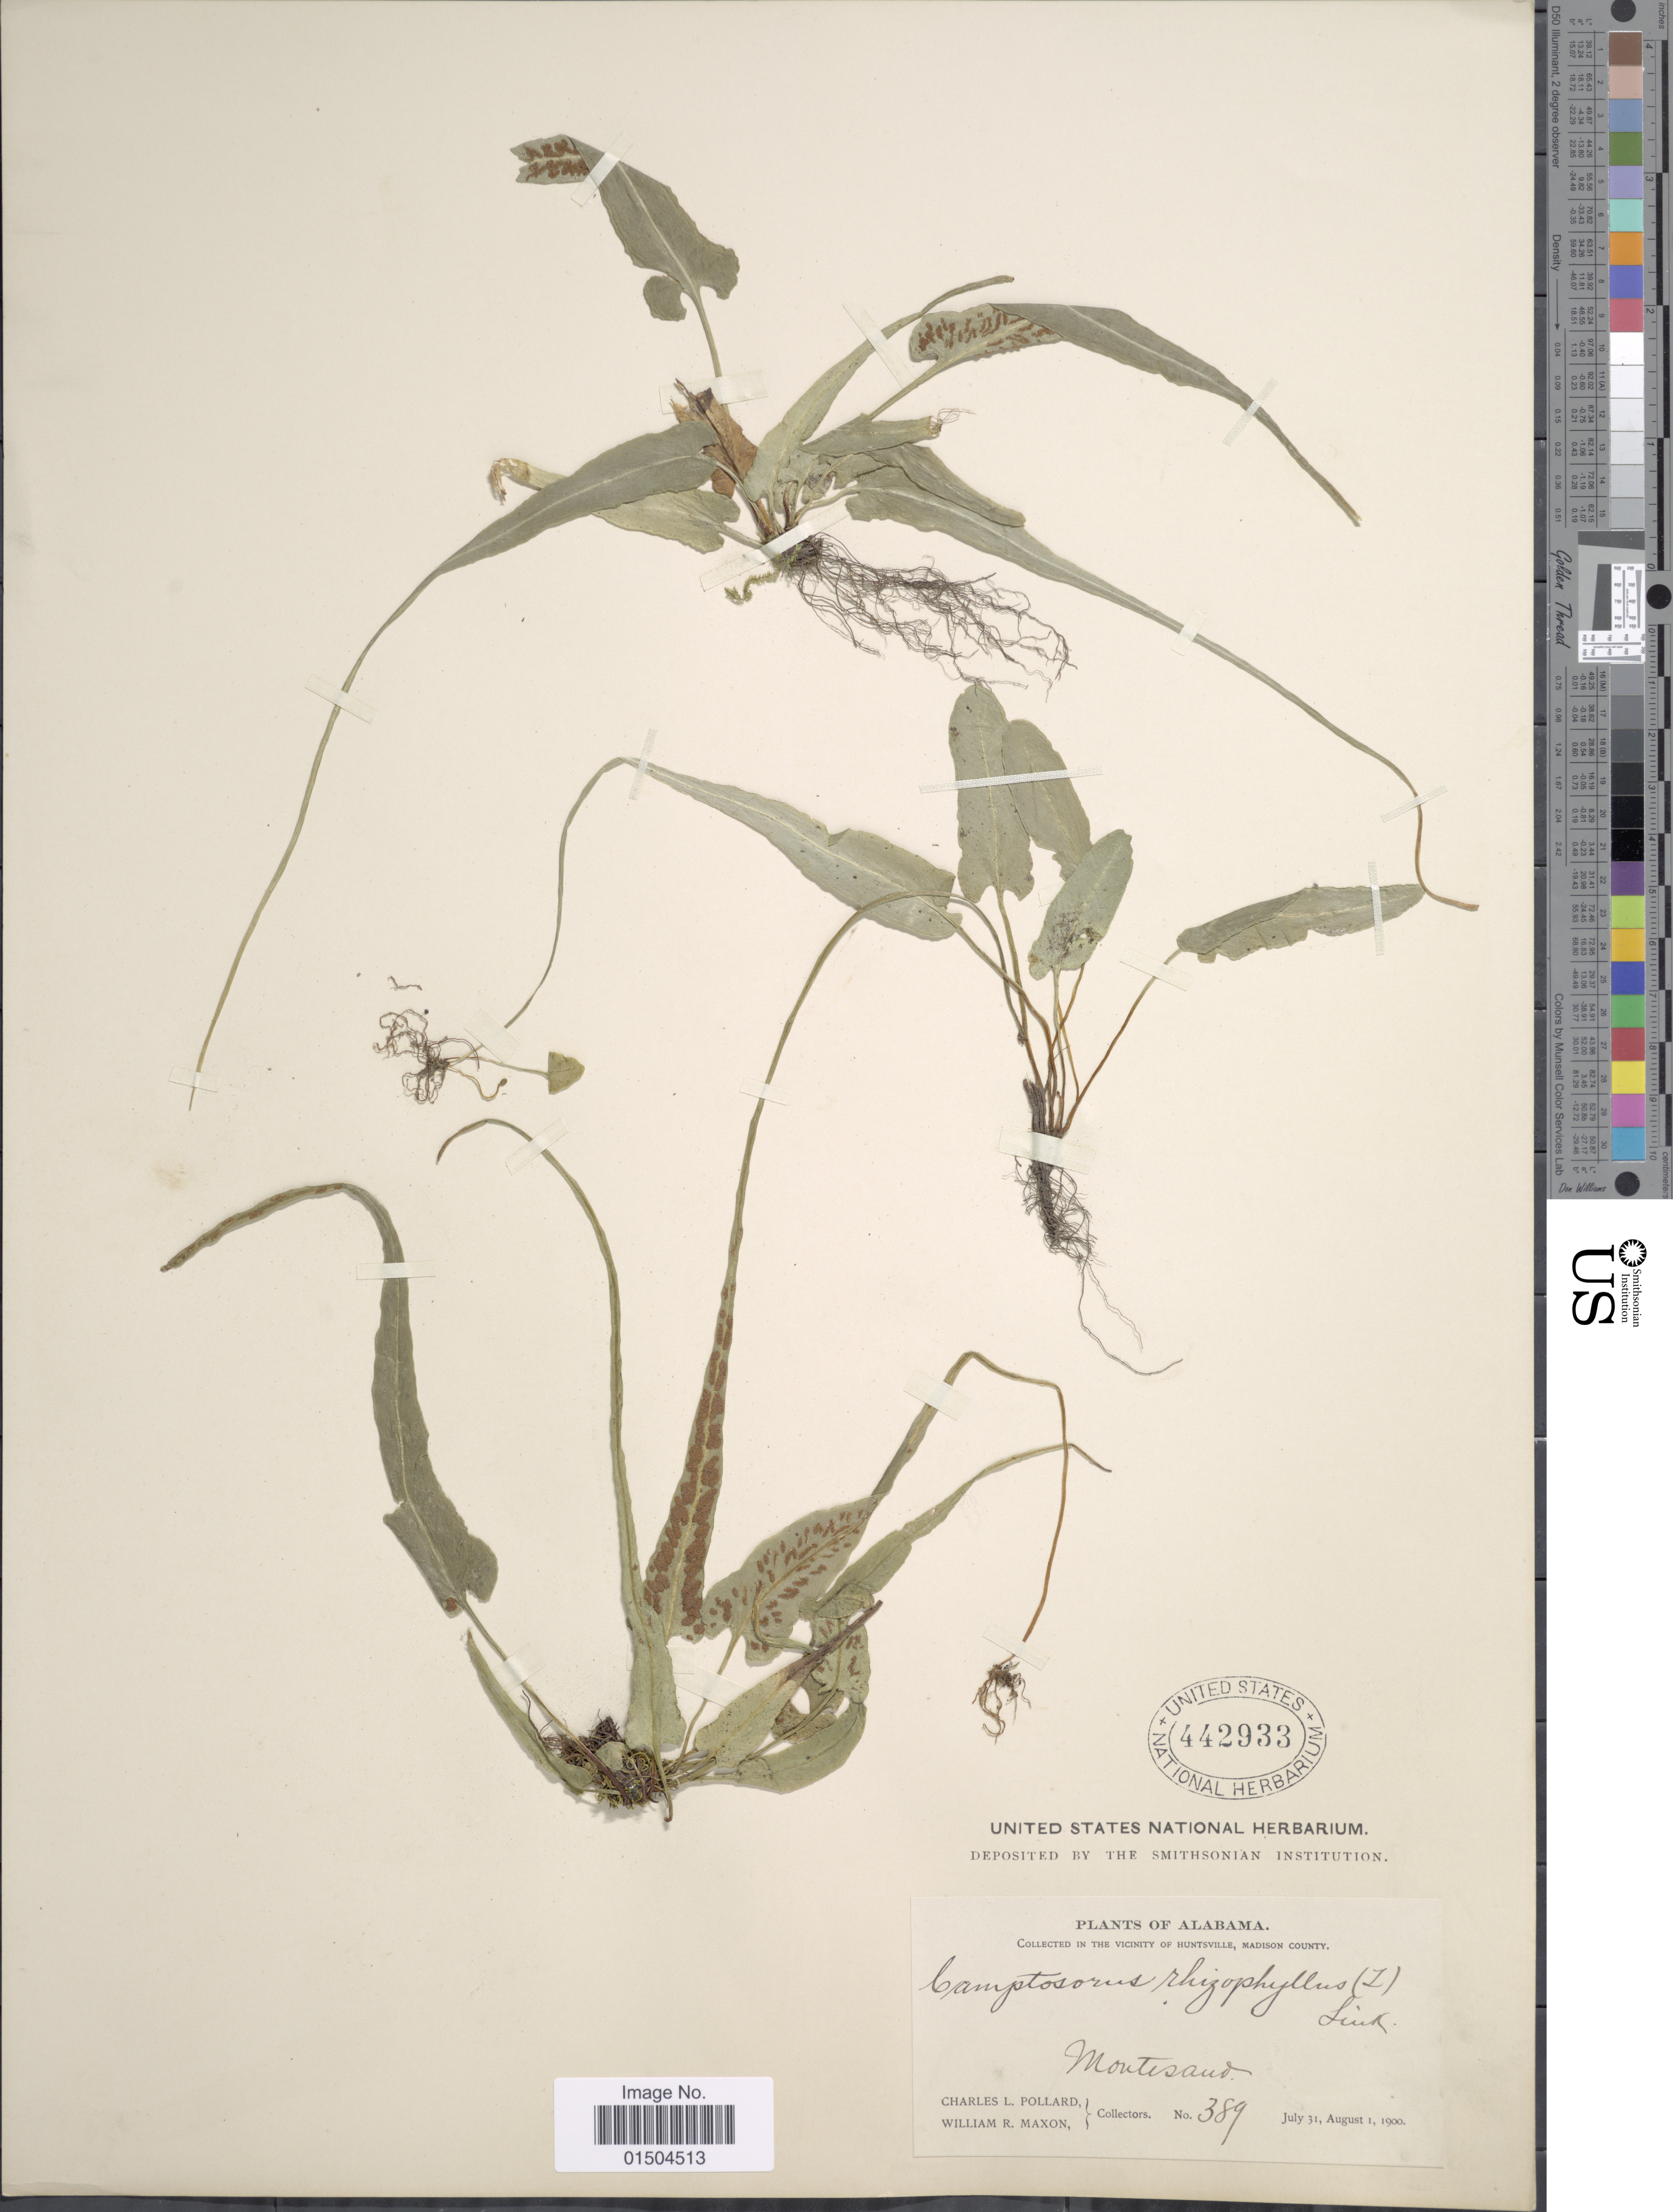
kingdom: Plantae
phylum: Tracheophyta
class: Polypodiopsida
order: Polypodiales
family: Aspleniaceae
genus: Asplenium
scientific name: Asplenium rhizophyllum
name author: L.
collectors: C. L. Pollard & W. R. Maxon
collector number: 389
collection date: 1900-07-31/1900-08-01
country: United States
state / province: Alabama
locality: In the vicinity of Huntsville, Madison County. Montesand.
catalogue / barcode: US 442933